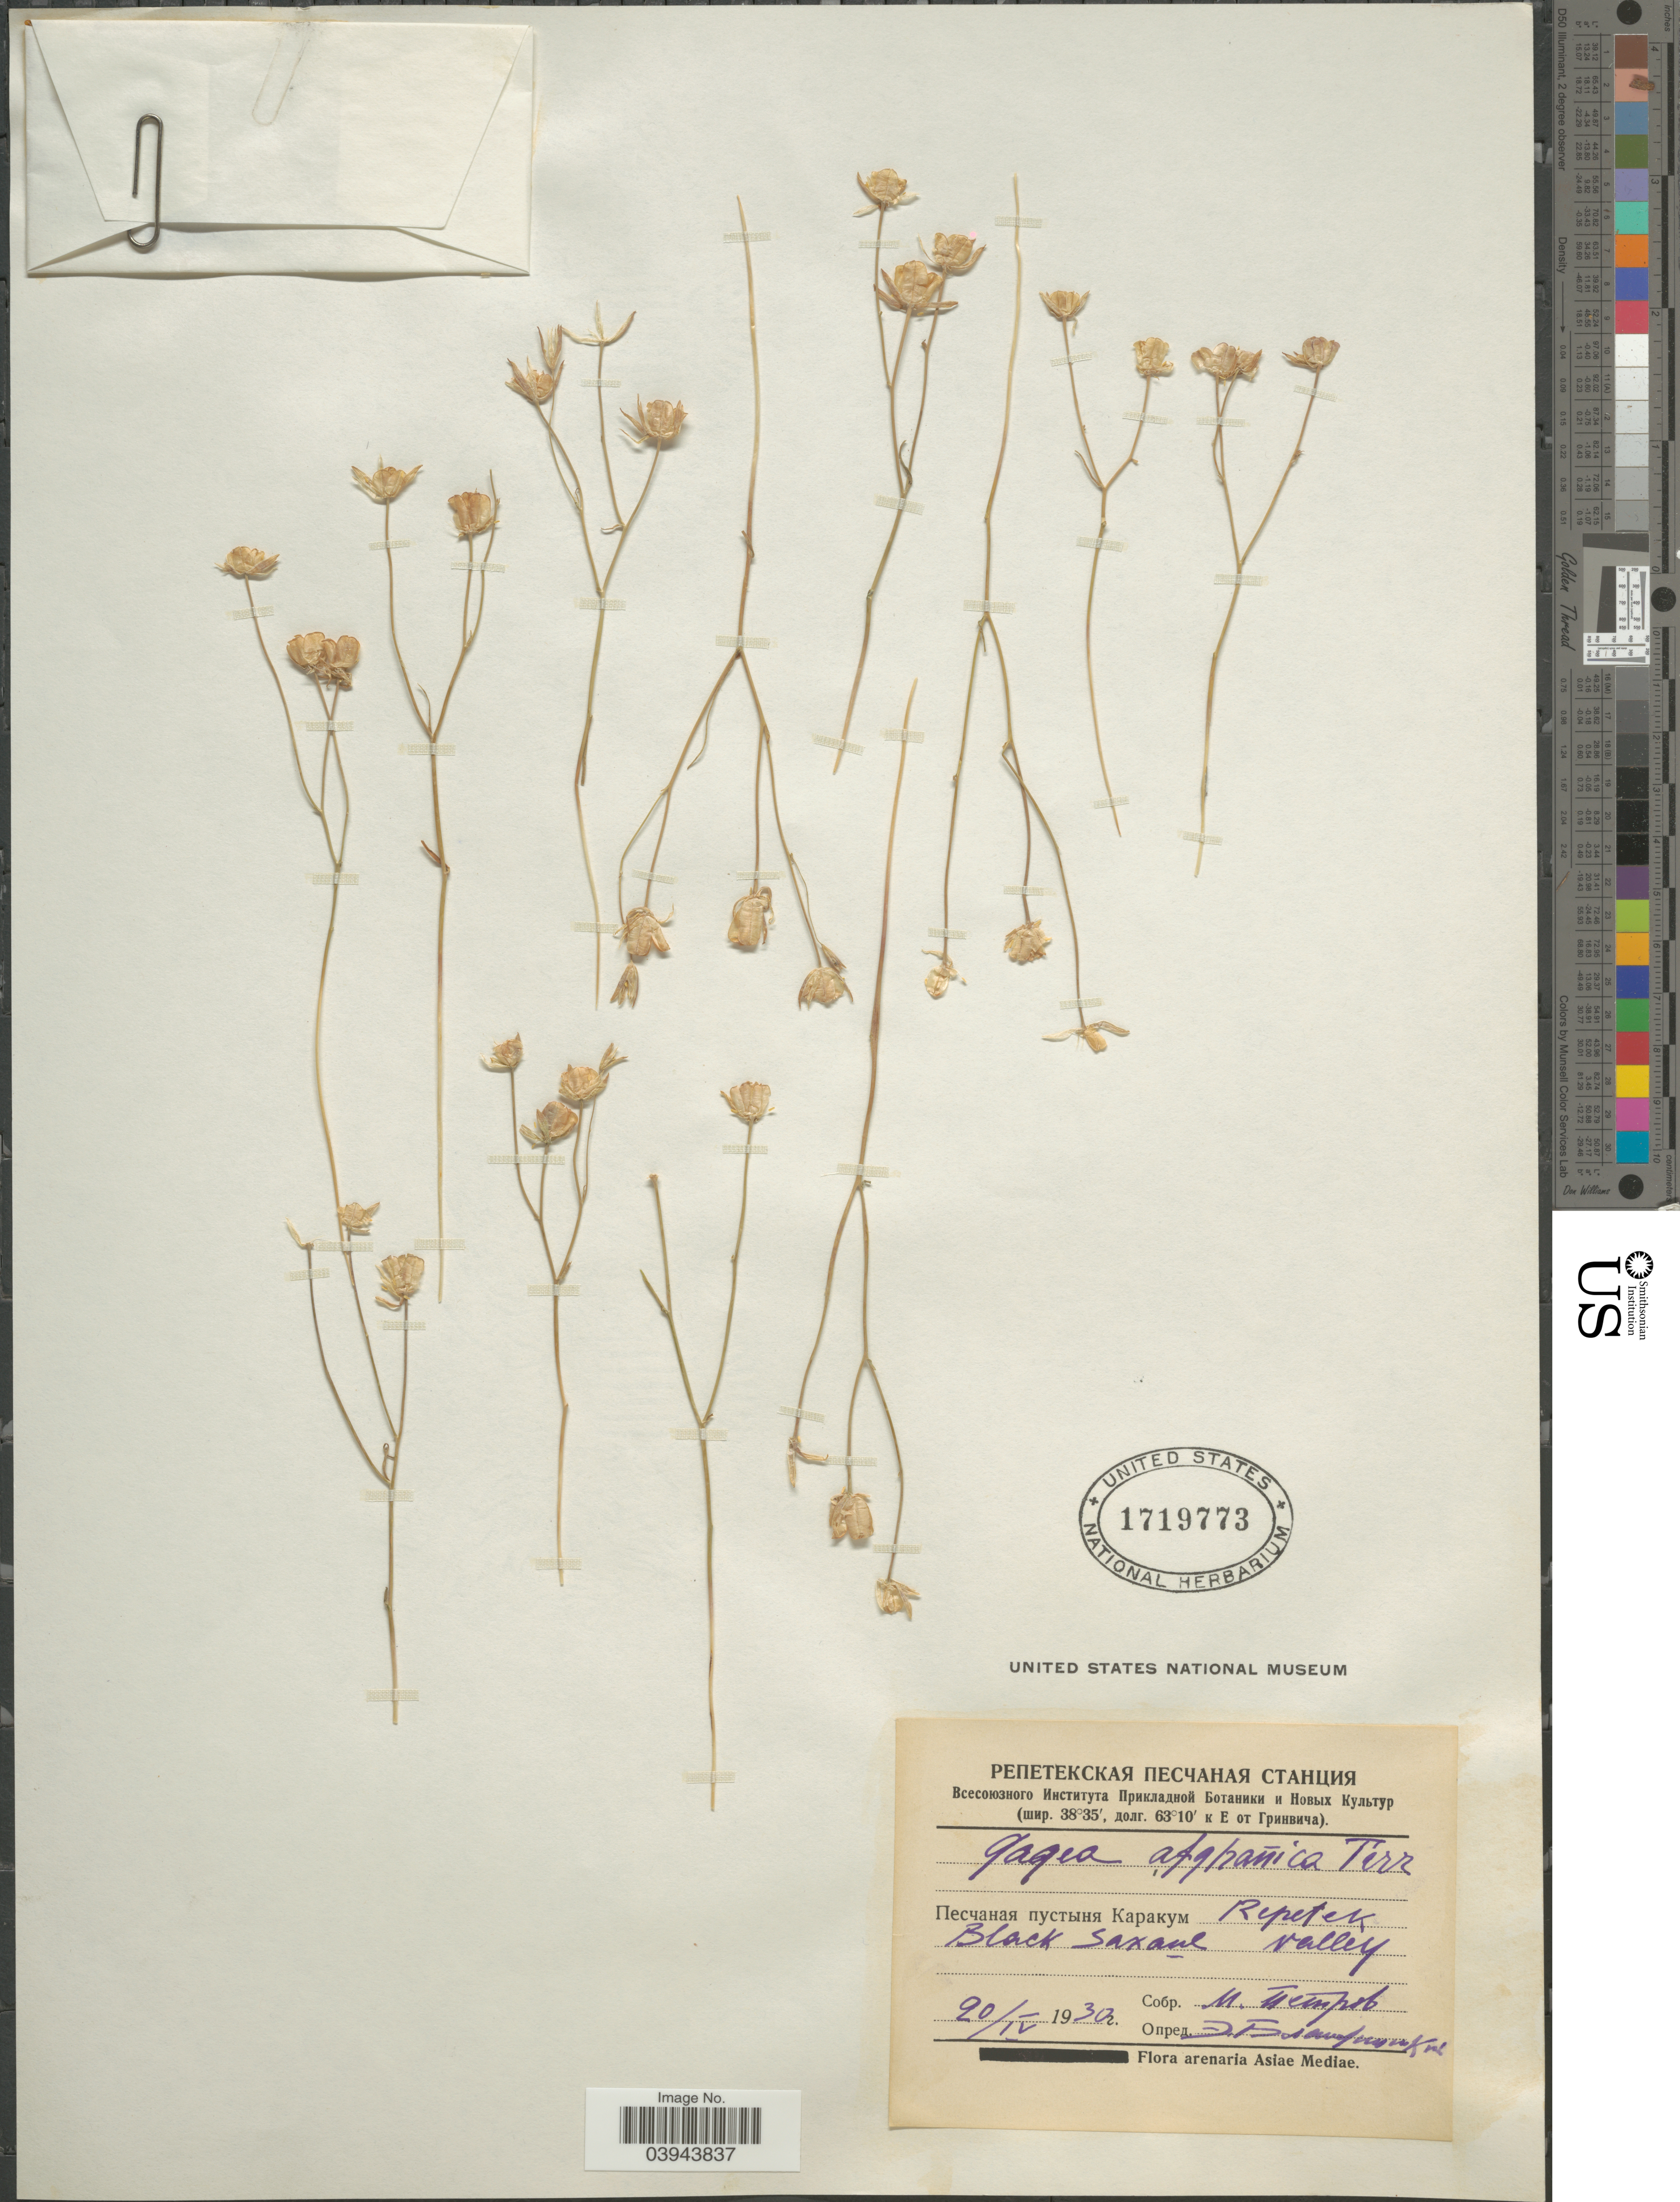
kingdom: Plantae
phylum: Tracheophyta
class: Liliopsida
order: Liliales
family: Liliaceae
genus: Gagea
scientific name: Gagea afghanica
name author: A. Terracc.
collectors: M. Petrov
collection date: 1930-04-20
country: Turkmenistan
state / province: Lebap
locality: Repetek Valley.Karakum Desert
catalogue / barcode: US 1719773